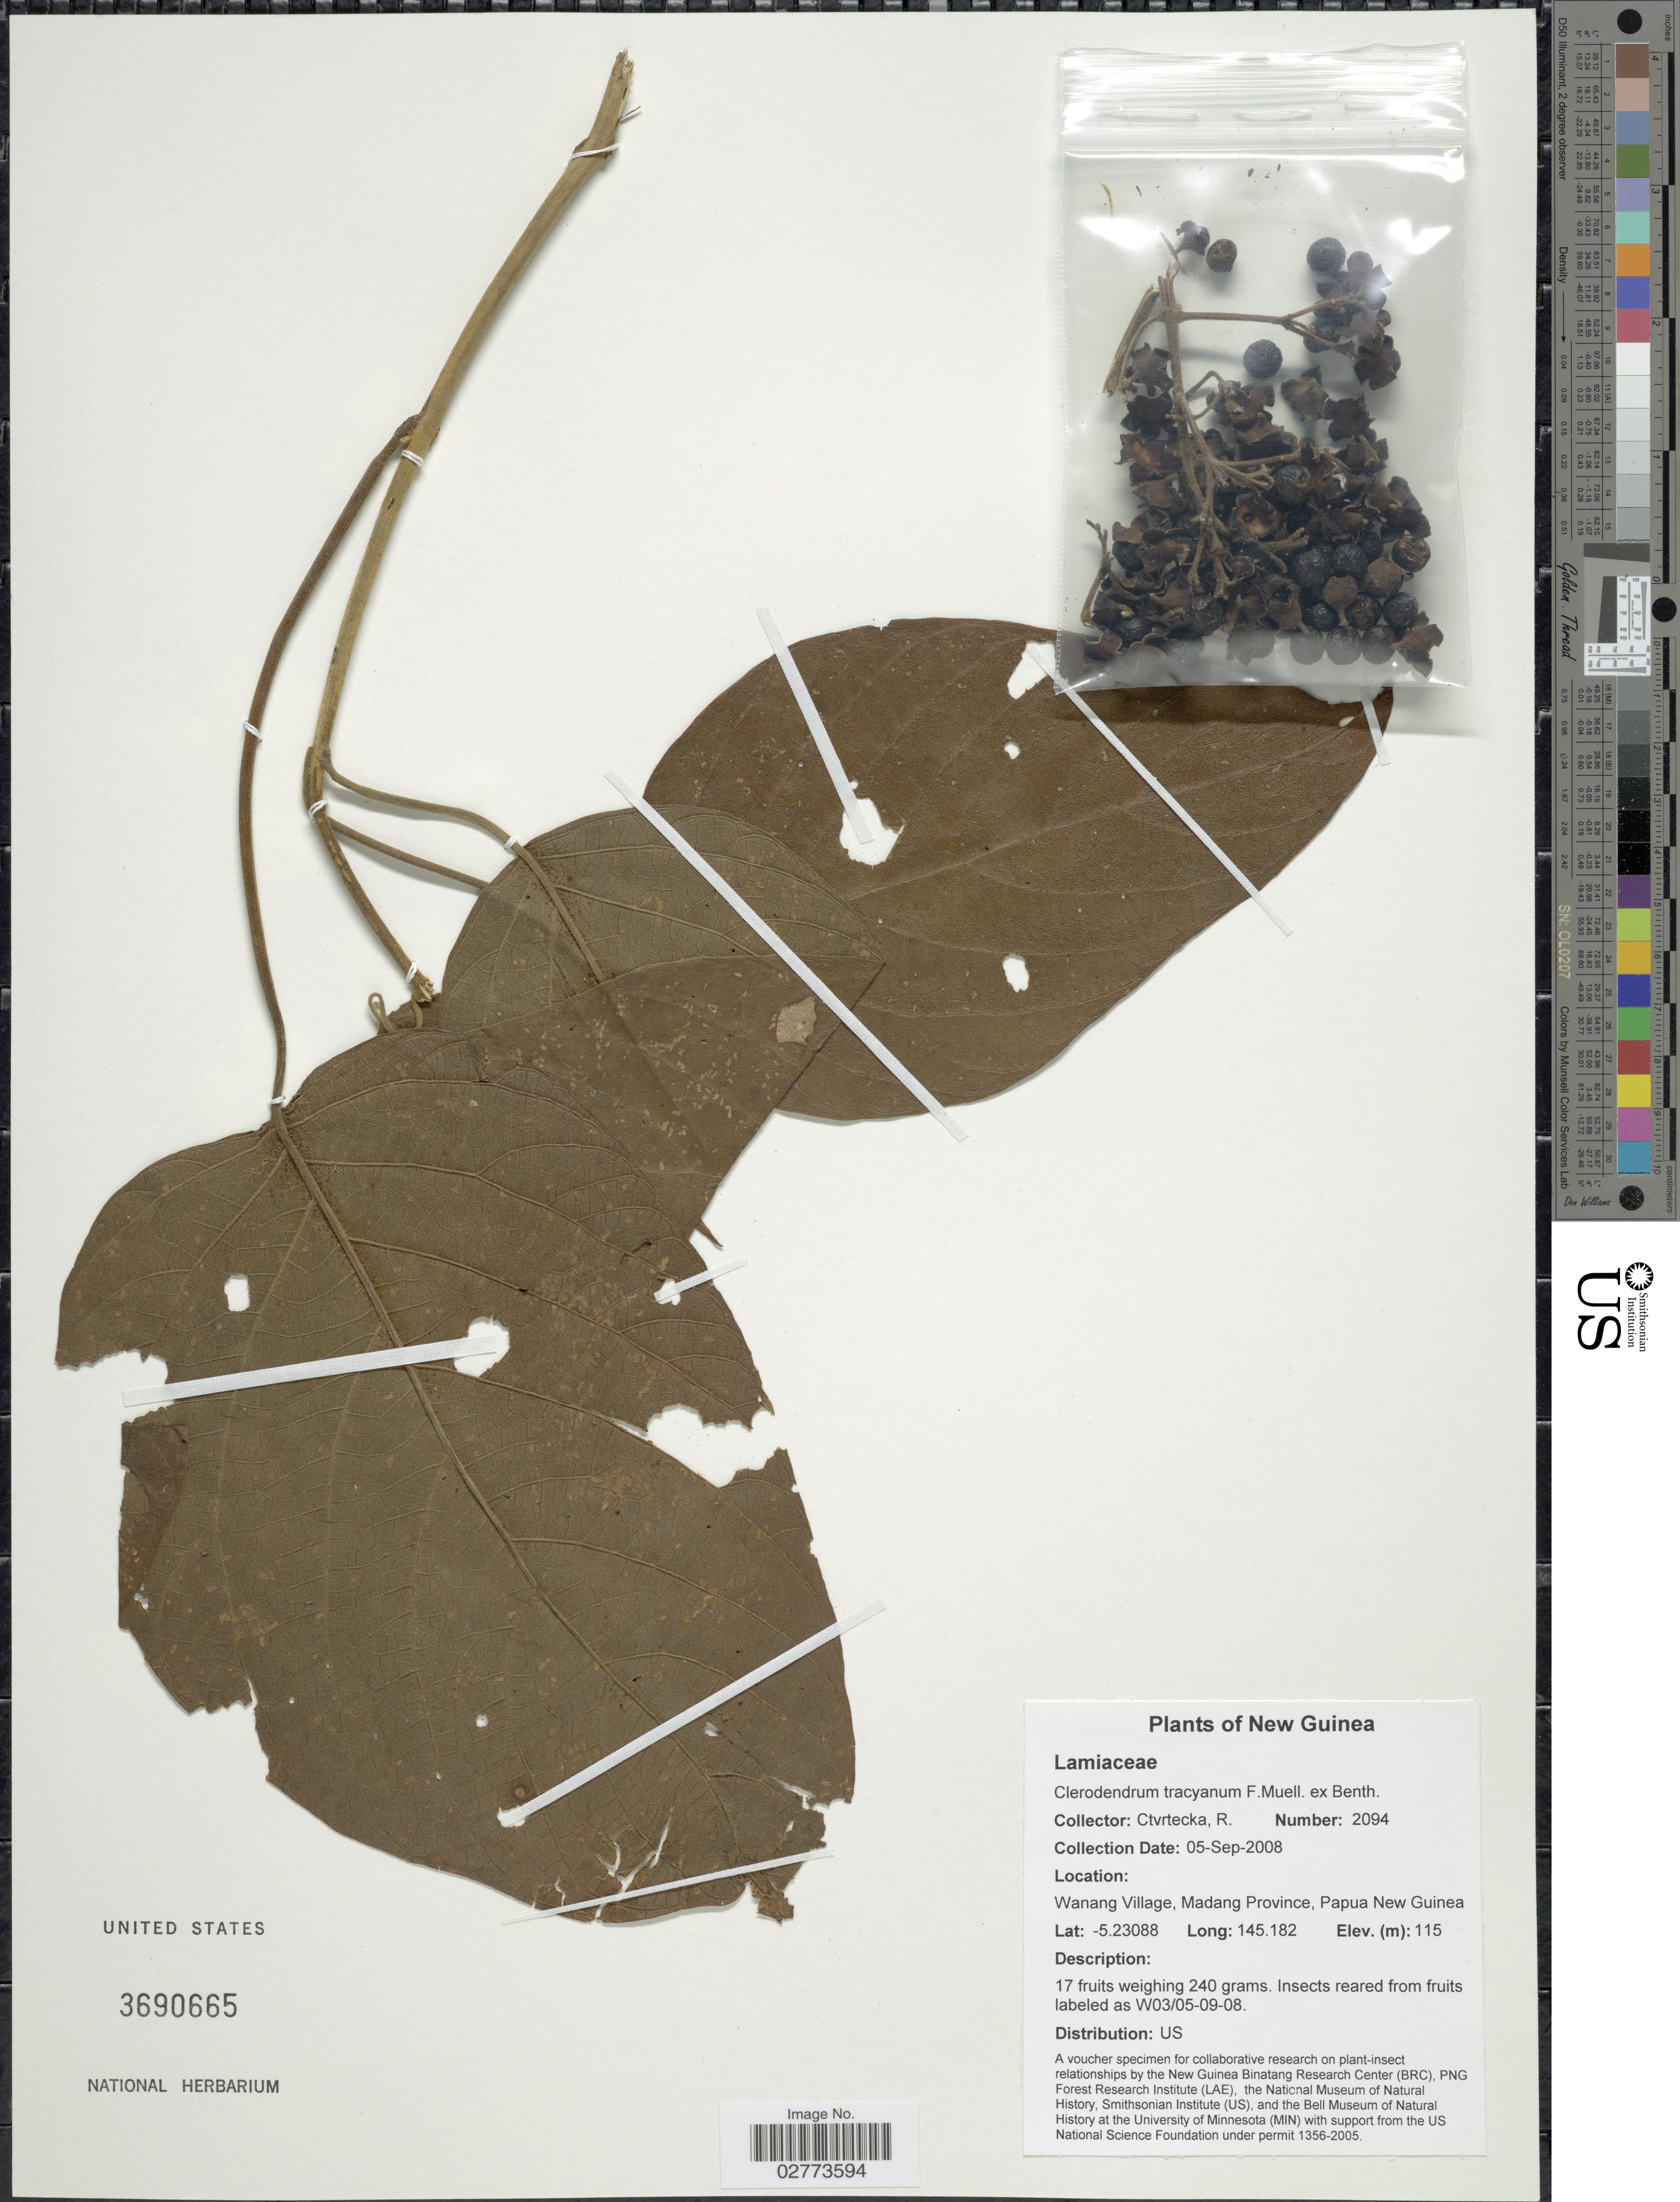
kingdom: Plantae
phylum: Tracheophyta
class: Magnoliopsida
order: Lamiales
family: Lamiaceae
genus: Clerodendrum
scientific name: Clerodendrum tracyanum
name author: (F. Muell.) Benth.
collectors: R. Ctvrtecka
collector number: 2094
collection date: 2008-09-05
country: Papua New Guinea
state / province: Madang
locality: New Guinea. Wanang Village, Madang Province.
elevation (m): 115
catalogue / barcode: US 3690665